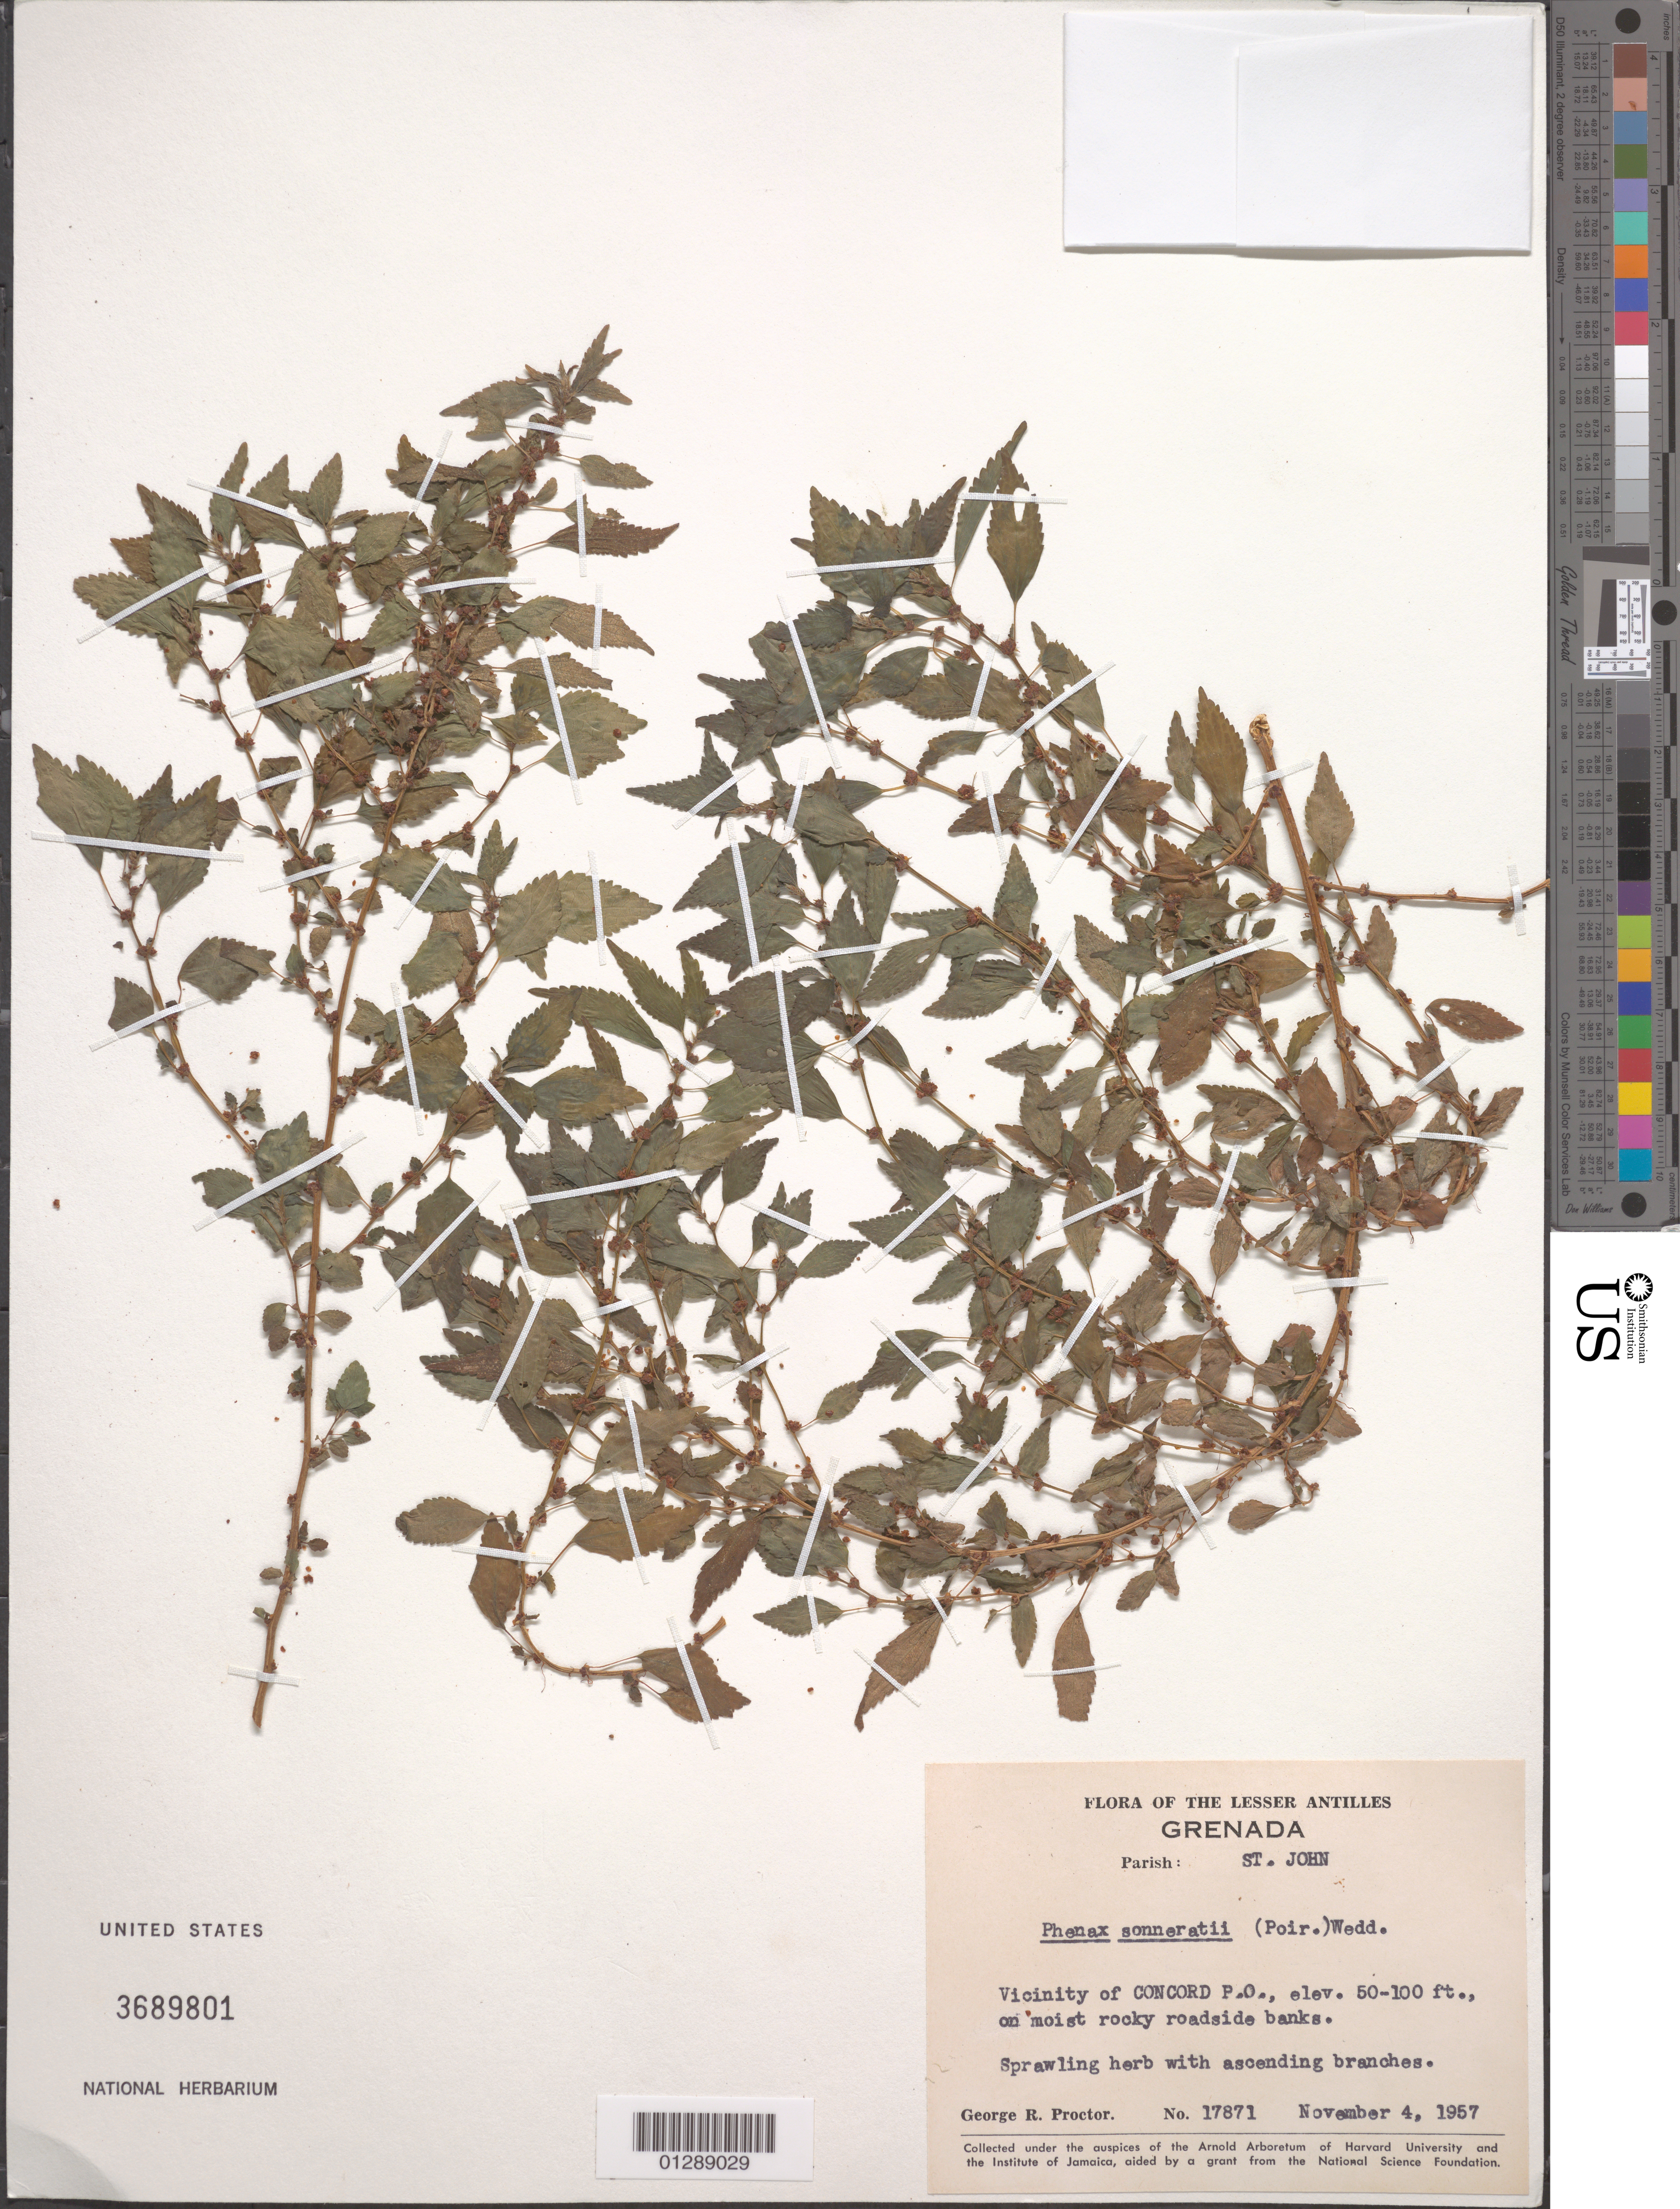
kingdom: Plantae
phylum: Tracheophyta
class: Magnoliopsida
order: Rosales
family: Urticaceae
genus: Phenax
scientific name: Phenax sonneratii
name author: (Poir.) Wedd.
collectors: G. R. Proctor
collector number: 17871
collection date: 1957-11-04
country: Grenada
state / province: Saint John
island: Grenada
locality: Concord P.O. vicinity.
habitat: On moist rocky roadside banks.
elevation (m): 15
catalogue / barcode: US 3689801